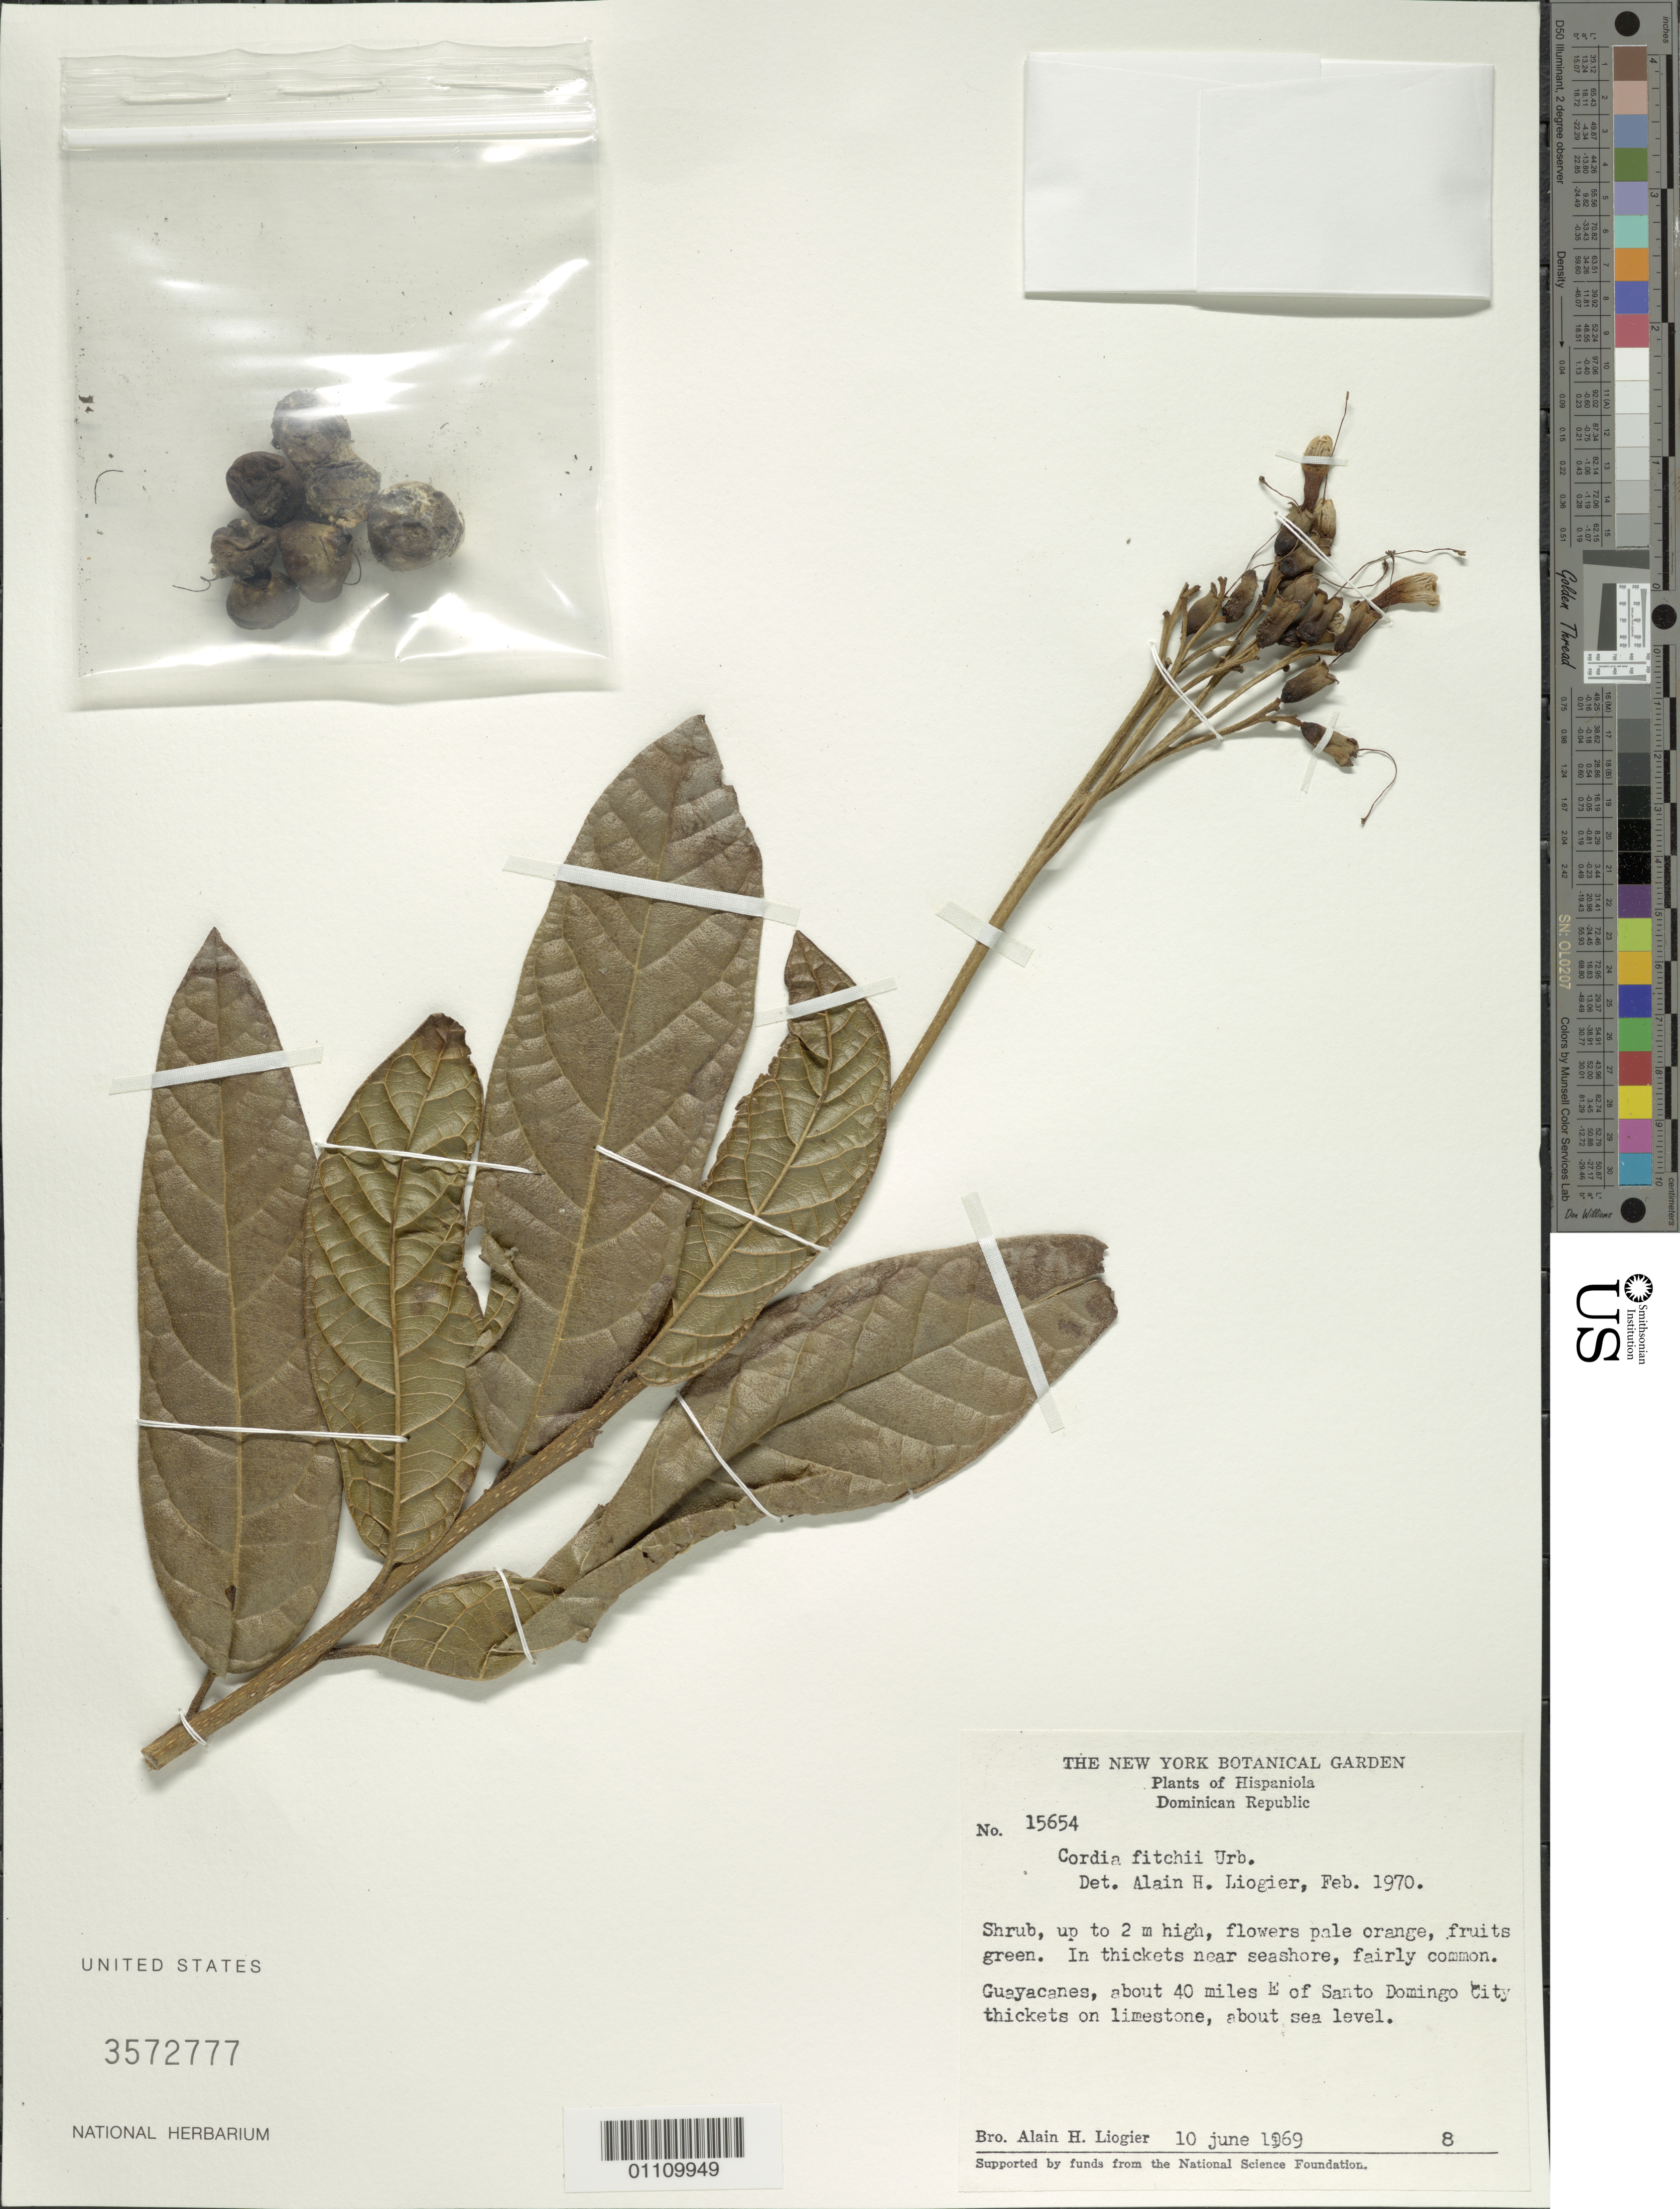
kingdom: Plantae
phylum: Tracheophyta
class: Magnoliopsida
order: Boraginales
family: Cordiaceae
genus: Cordia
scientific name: Cordia fitchii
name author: Urb.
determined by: Liogier, Alain H.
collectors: A. H. Liogier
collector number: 15654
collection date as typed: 10 Jun 1969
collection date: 1969-06-10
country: Dominican Republic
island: Hispaniola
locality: Guayacanes, about 40 miles E of Santo Domingo City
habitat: Thickets on limestone; in thickets near seashore, fairly common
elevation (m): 0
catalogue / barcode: US 3572777